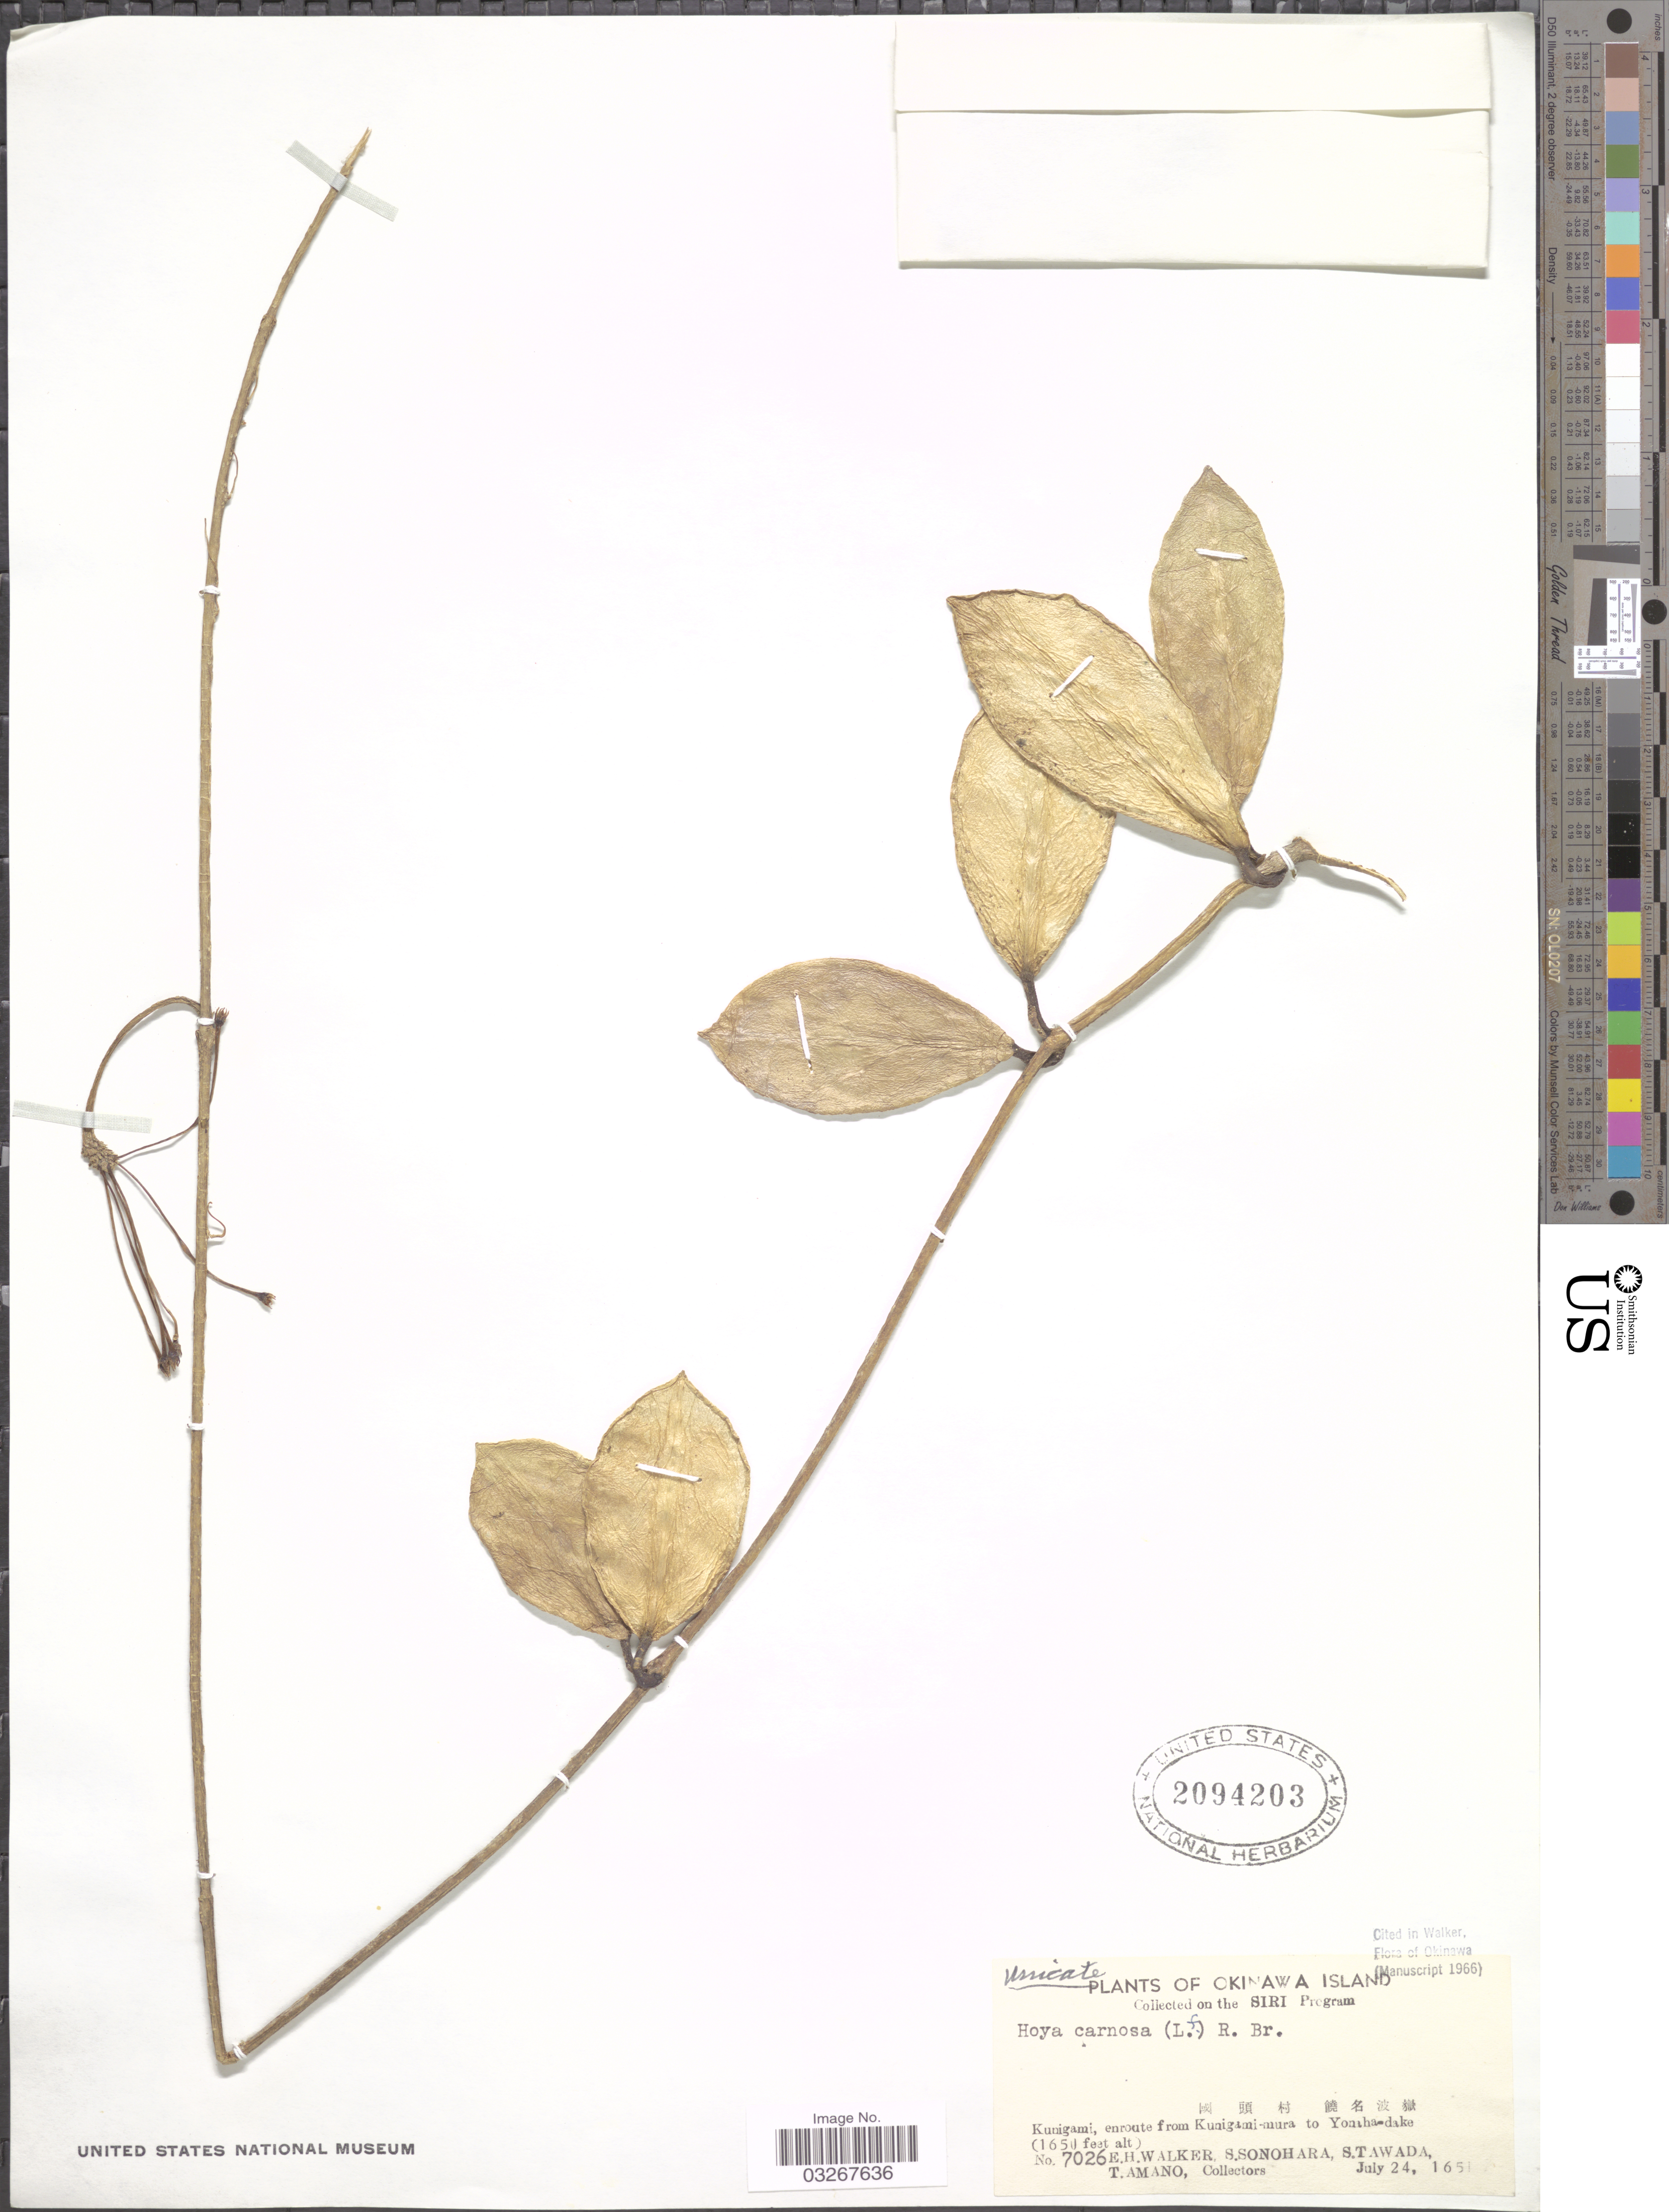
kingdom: Plantae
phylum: Tracheophyta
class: Magnoliopsida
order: Gentianales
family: Apocynaceae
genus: Hoya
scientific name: Hoya carnosa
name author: (L. f.) R. Br.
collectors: E. H. Walker, S. Sonohara, S. Tawada & T. Amano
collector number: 7026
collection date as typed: Transcribed d/m/y: 24/7/1651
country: Japan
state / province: Okinawa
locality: Okinawa Island, Kunigami, enroute from Kunigami-mura to Yonaha-dake.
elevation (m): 503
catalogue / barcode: US 2094203